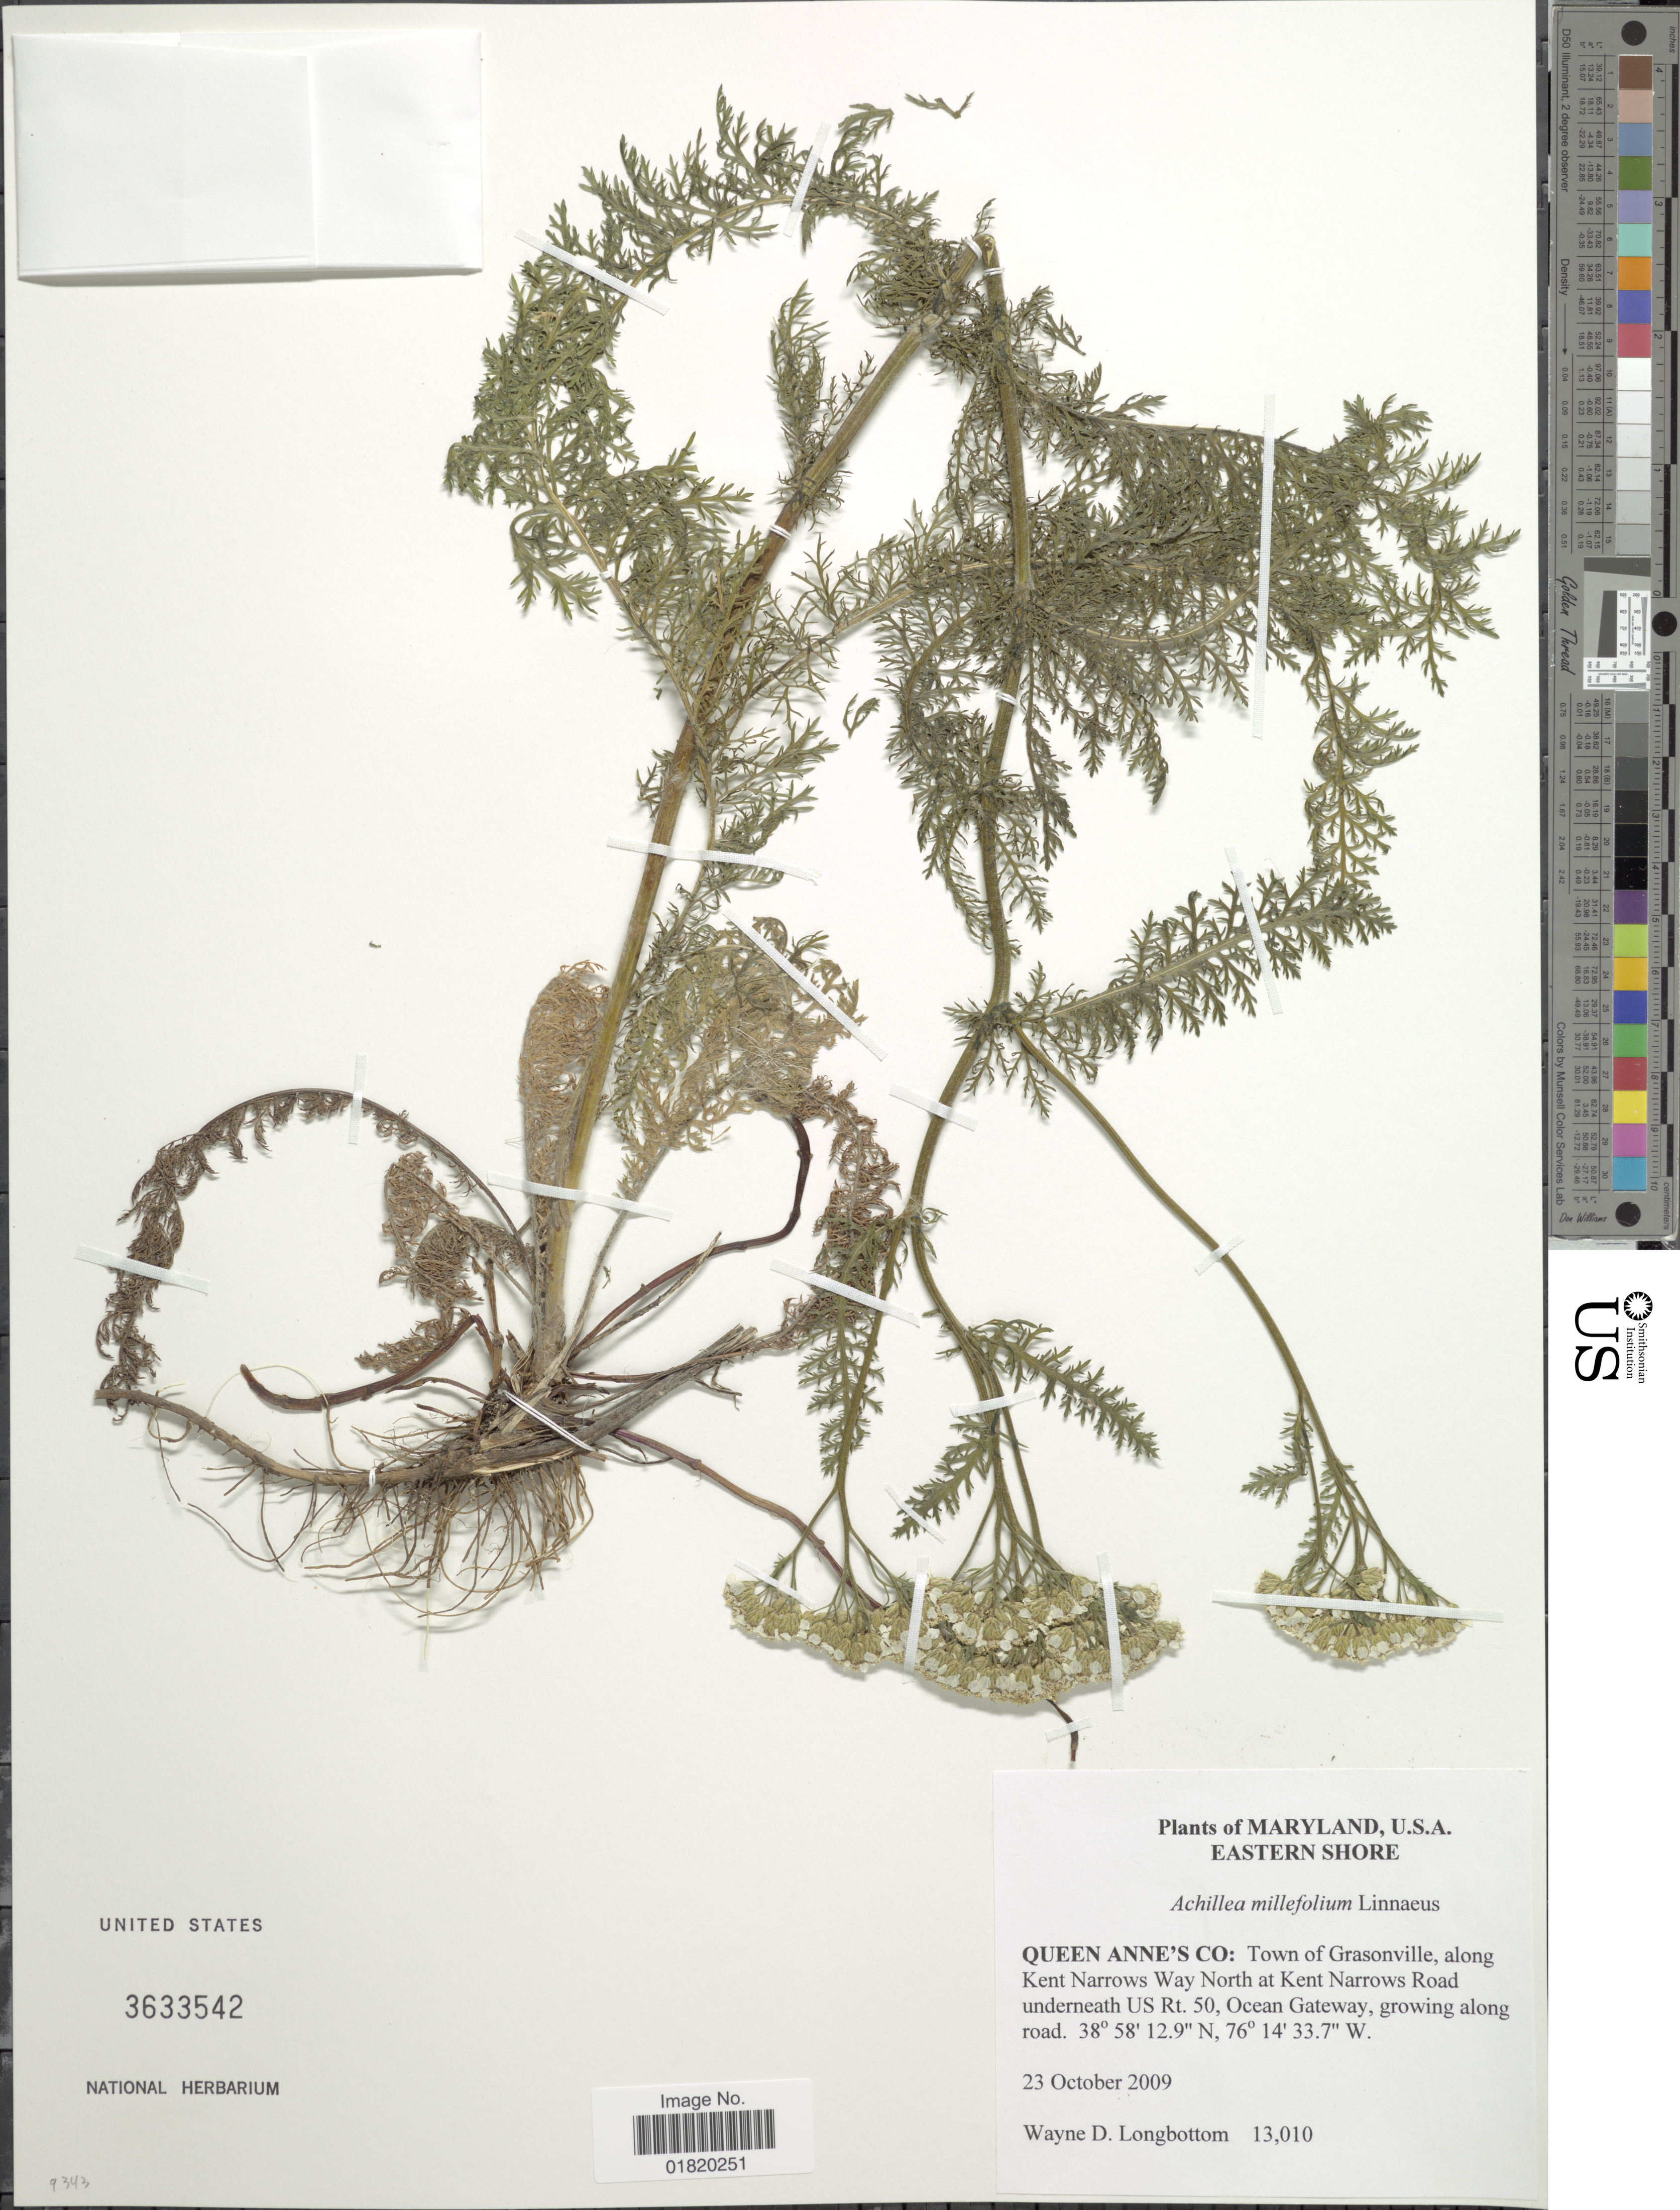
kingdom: Plantae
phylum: Tracheophyta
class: Magnoliopsida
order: Asterales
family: Asteraceae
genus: Achillea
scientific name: Achillea millefolium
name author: L.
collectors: W. D. Longbottom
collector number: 13010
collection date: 2009-10-23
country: United States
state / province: Maryland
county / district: Queen Anne's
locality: Eastern Shore. Queen Anne's Co: Town of Grasonville, along Kent Narrows Ways North at Kent Narrows Road underneath US Rt. 50, Ocean Gateway, growing along road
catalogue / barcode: US 3633542